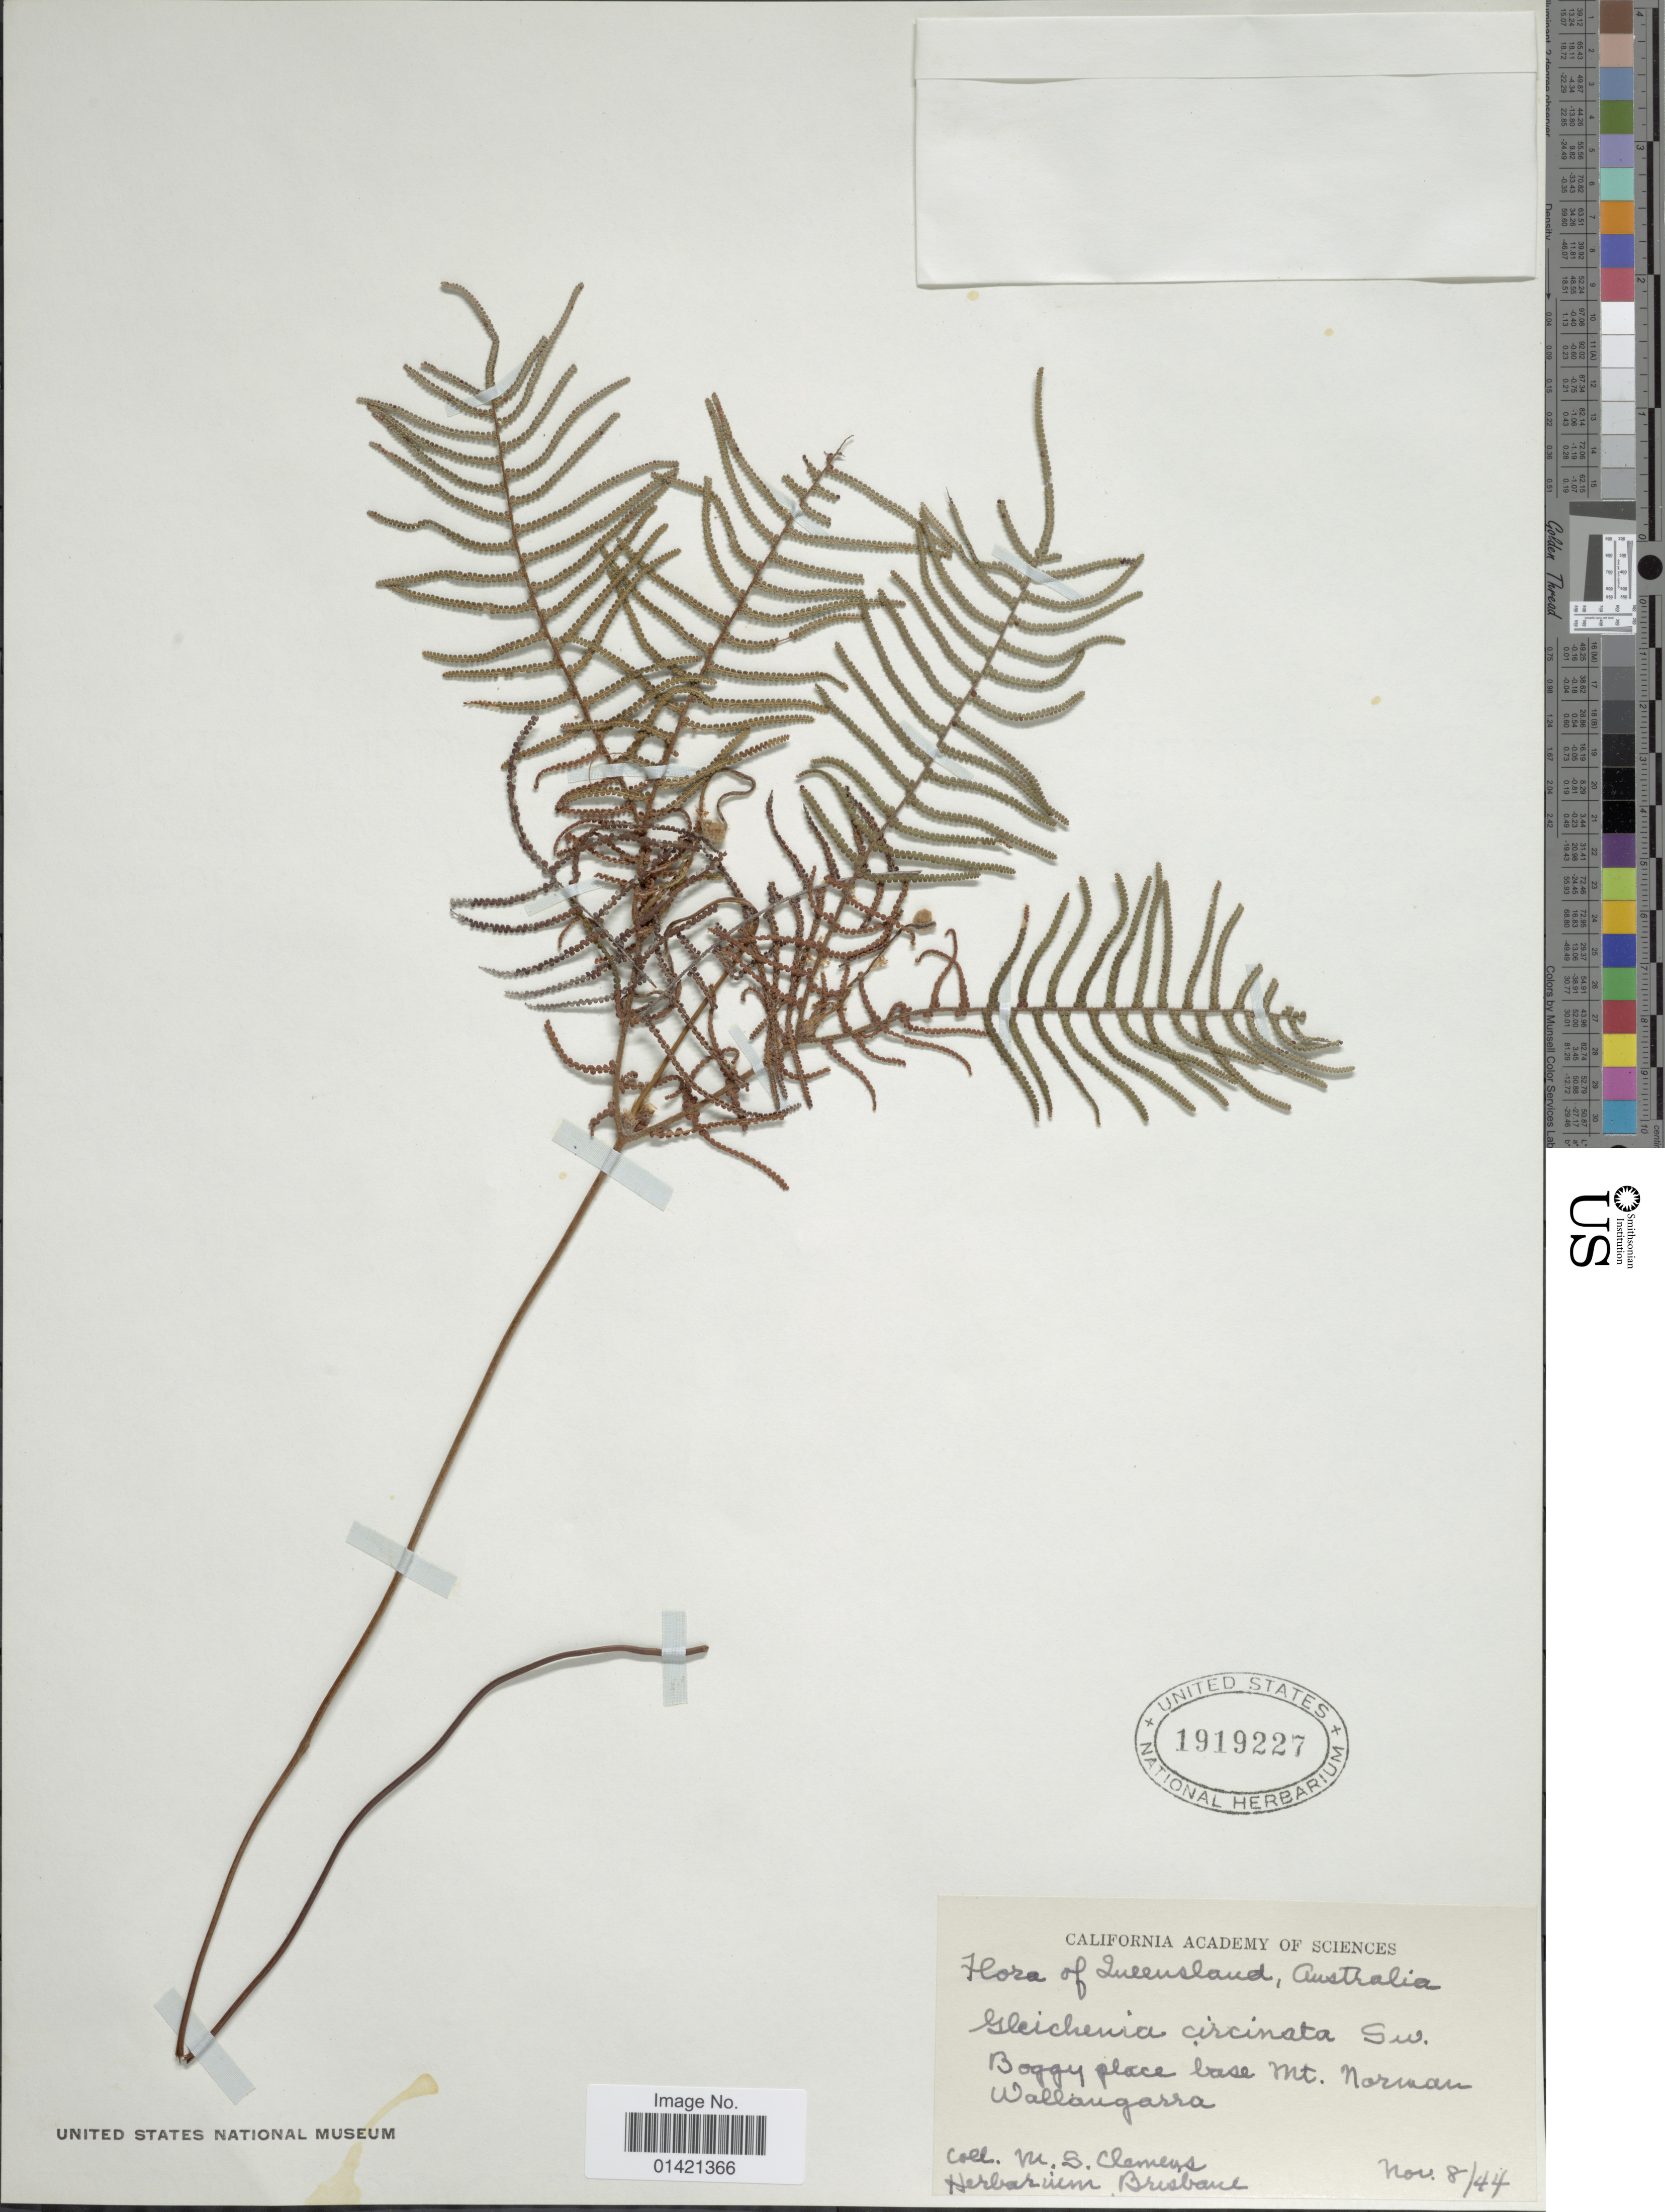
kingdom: Plantae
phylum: Tracheophyta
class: Polypodiopsida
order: Gleicheniales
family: Gleicheniaceae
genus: Gleichenia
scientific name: Gleichenia dicarpa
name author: R. Br.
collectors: M. S. Clemens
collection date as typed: Transcribed d/m/y: 8/11/44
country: Australia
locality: Boggy place base Mt. Norman Wallangarra.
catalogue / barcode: US 1919227